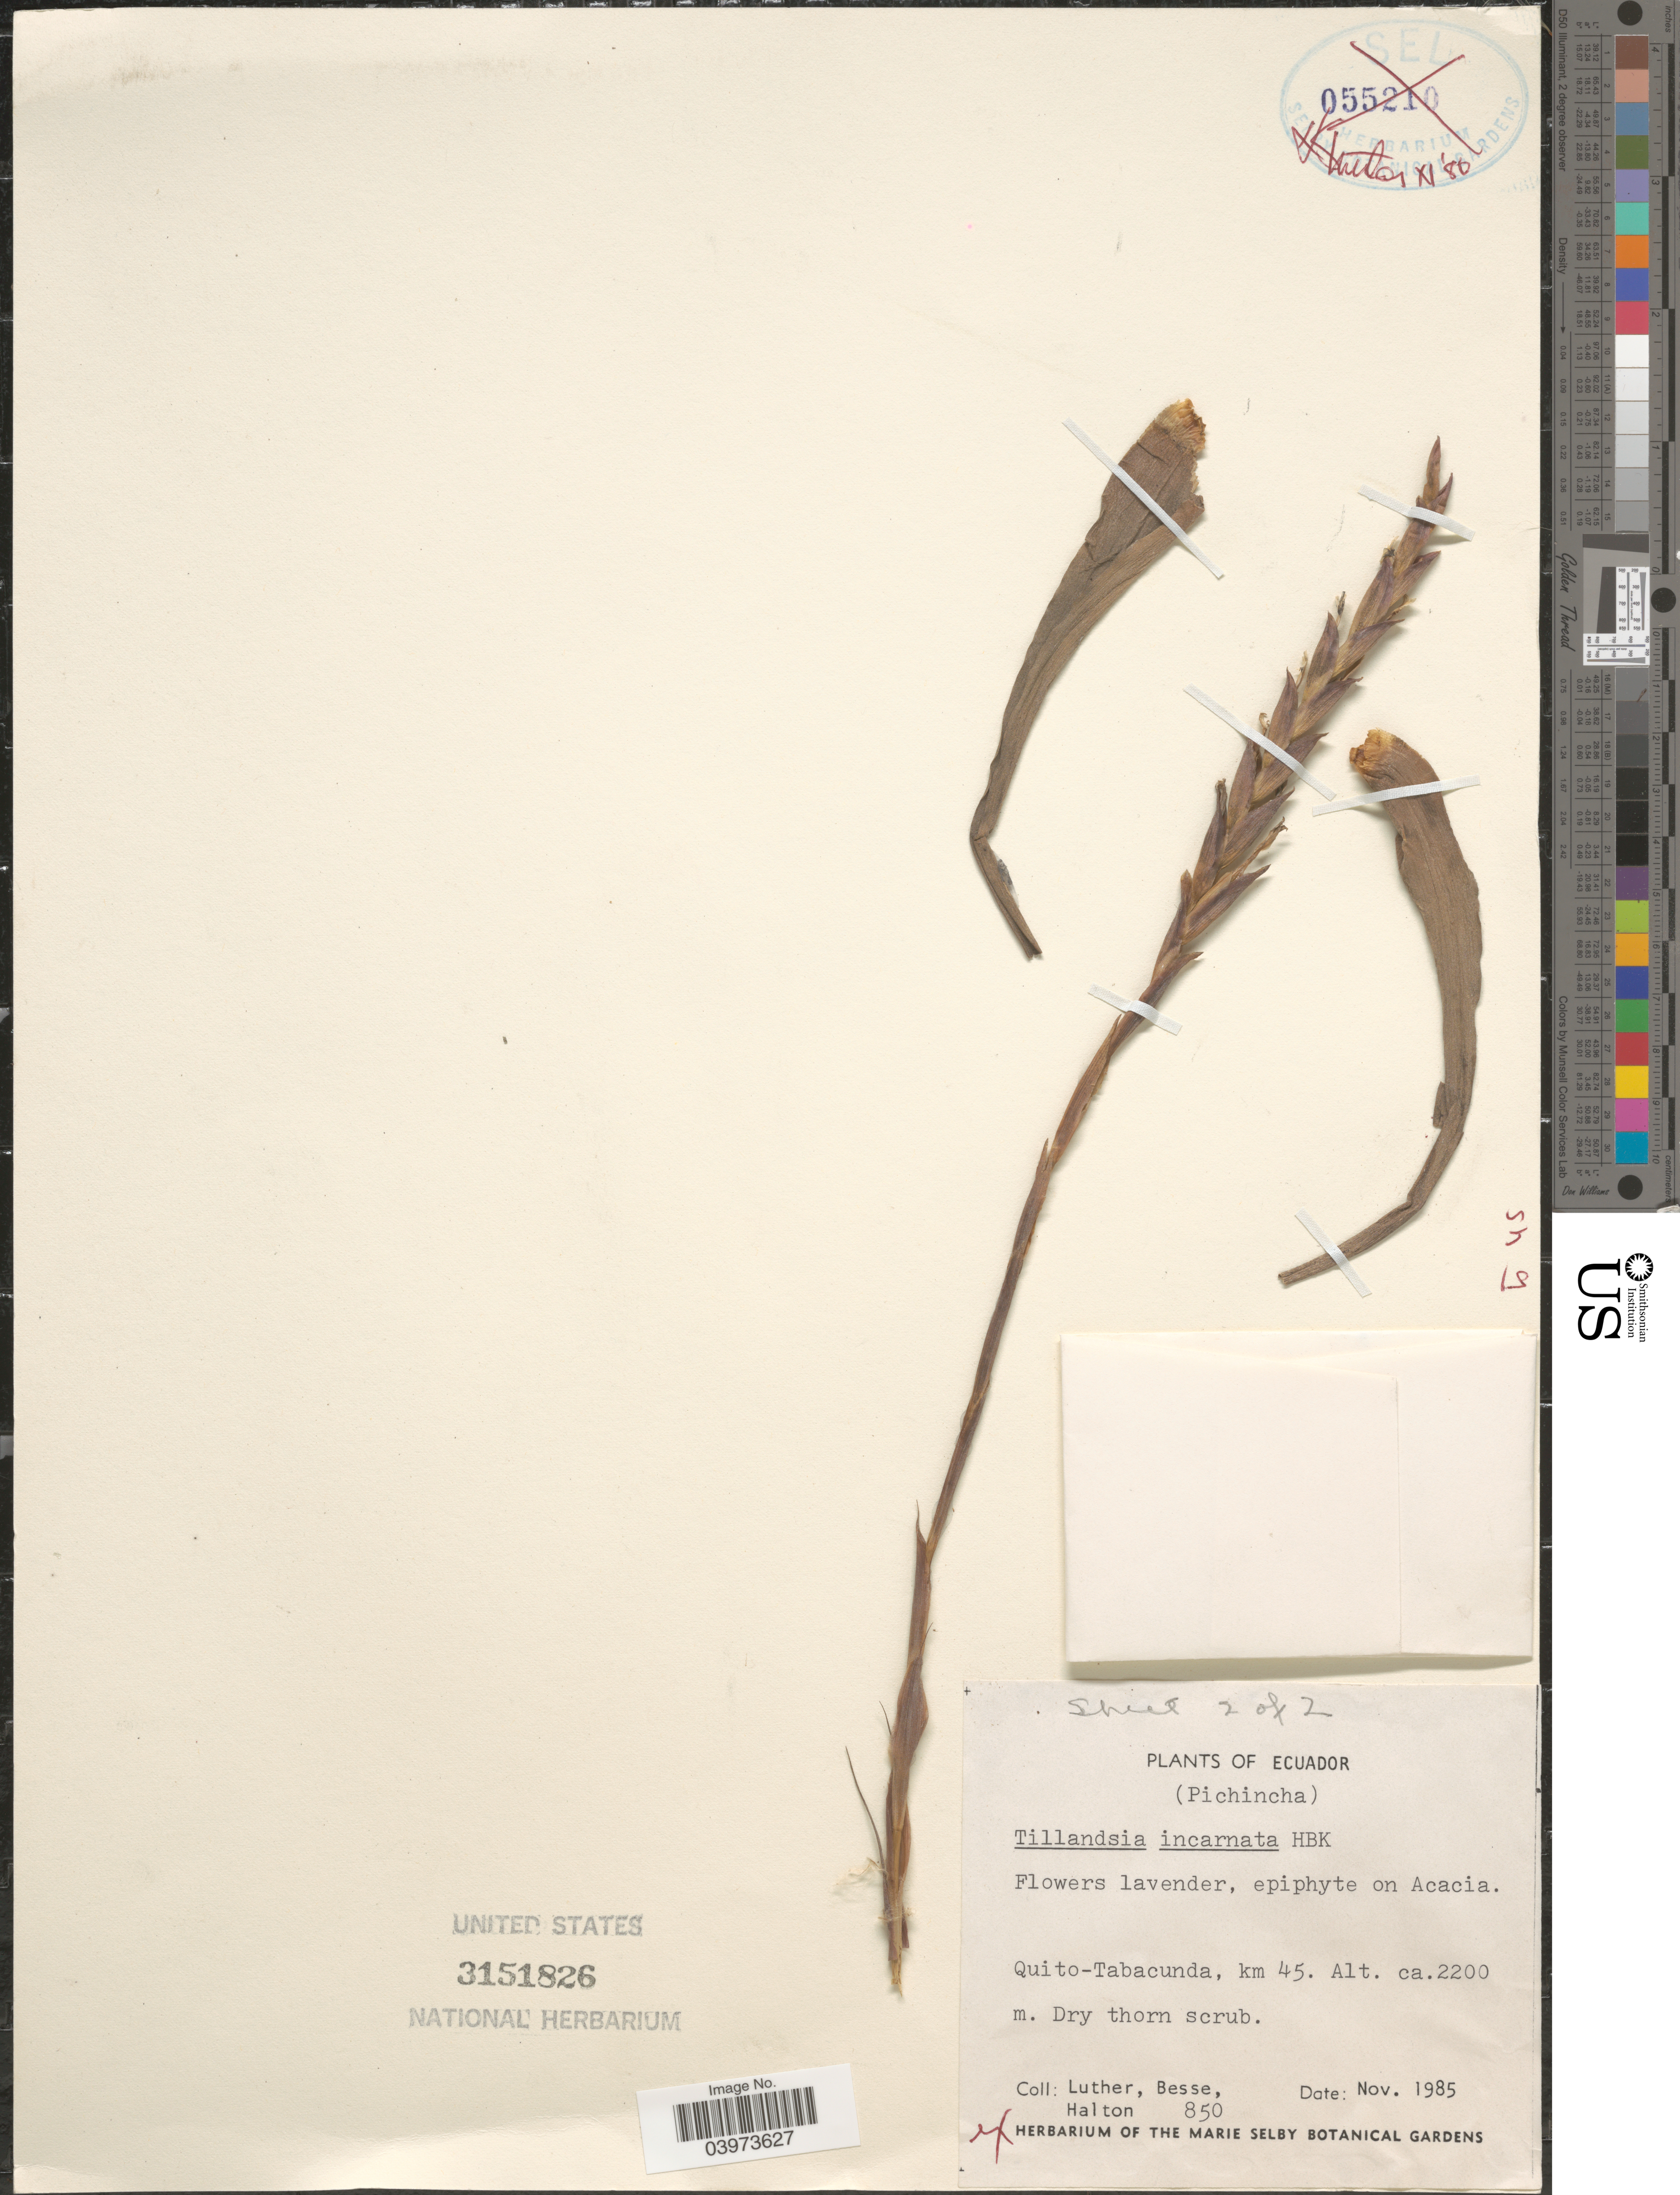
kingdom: Plantae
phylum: Tracheophyta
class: Liliopsida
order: Poales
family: Bromeliaceae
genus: Tillandsia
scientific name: Tillandsia incarnata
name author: Kunth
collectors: -- Luther, -. Besse & -. Halton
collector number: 850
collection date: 1985-11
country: Ecuador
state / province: Pichincha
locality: Quito-Tabacunda, km 45.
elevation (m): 2200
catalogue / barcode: US 3151826